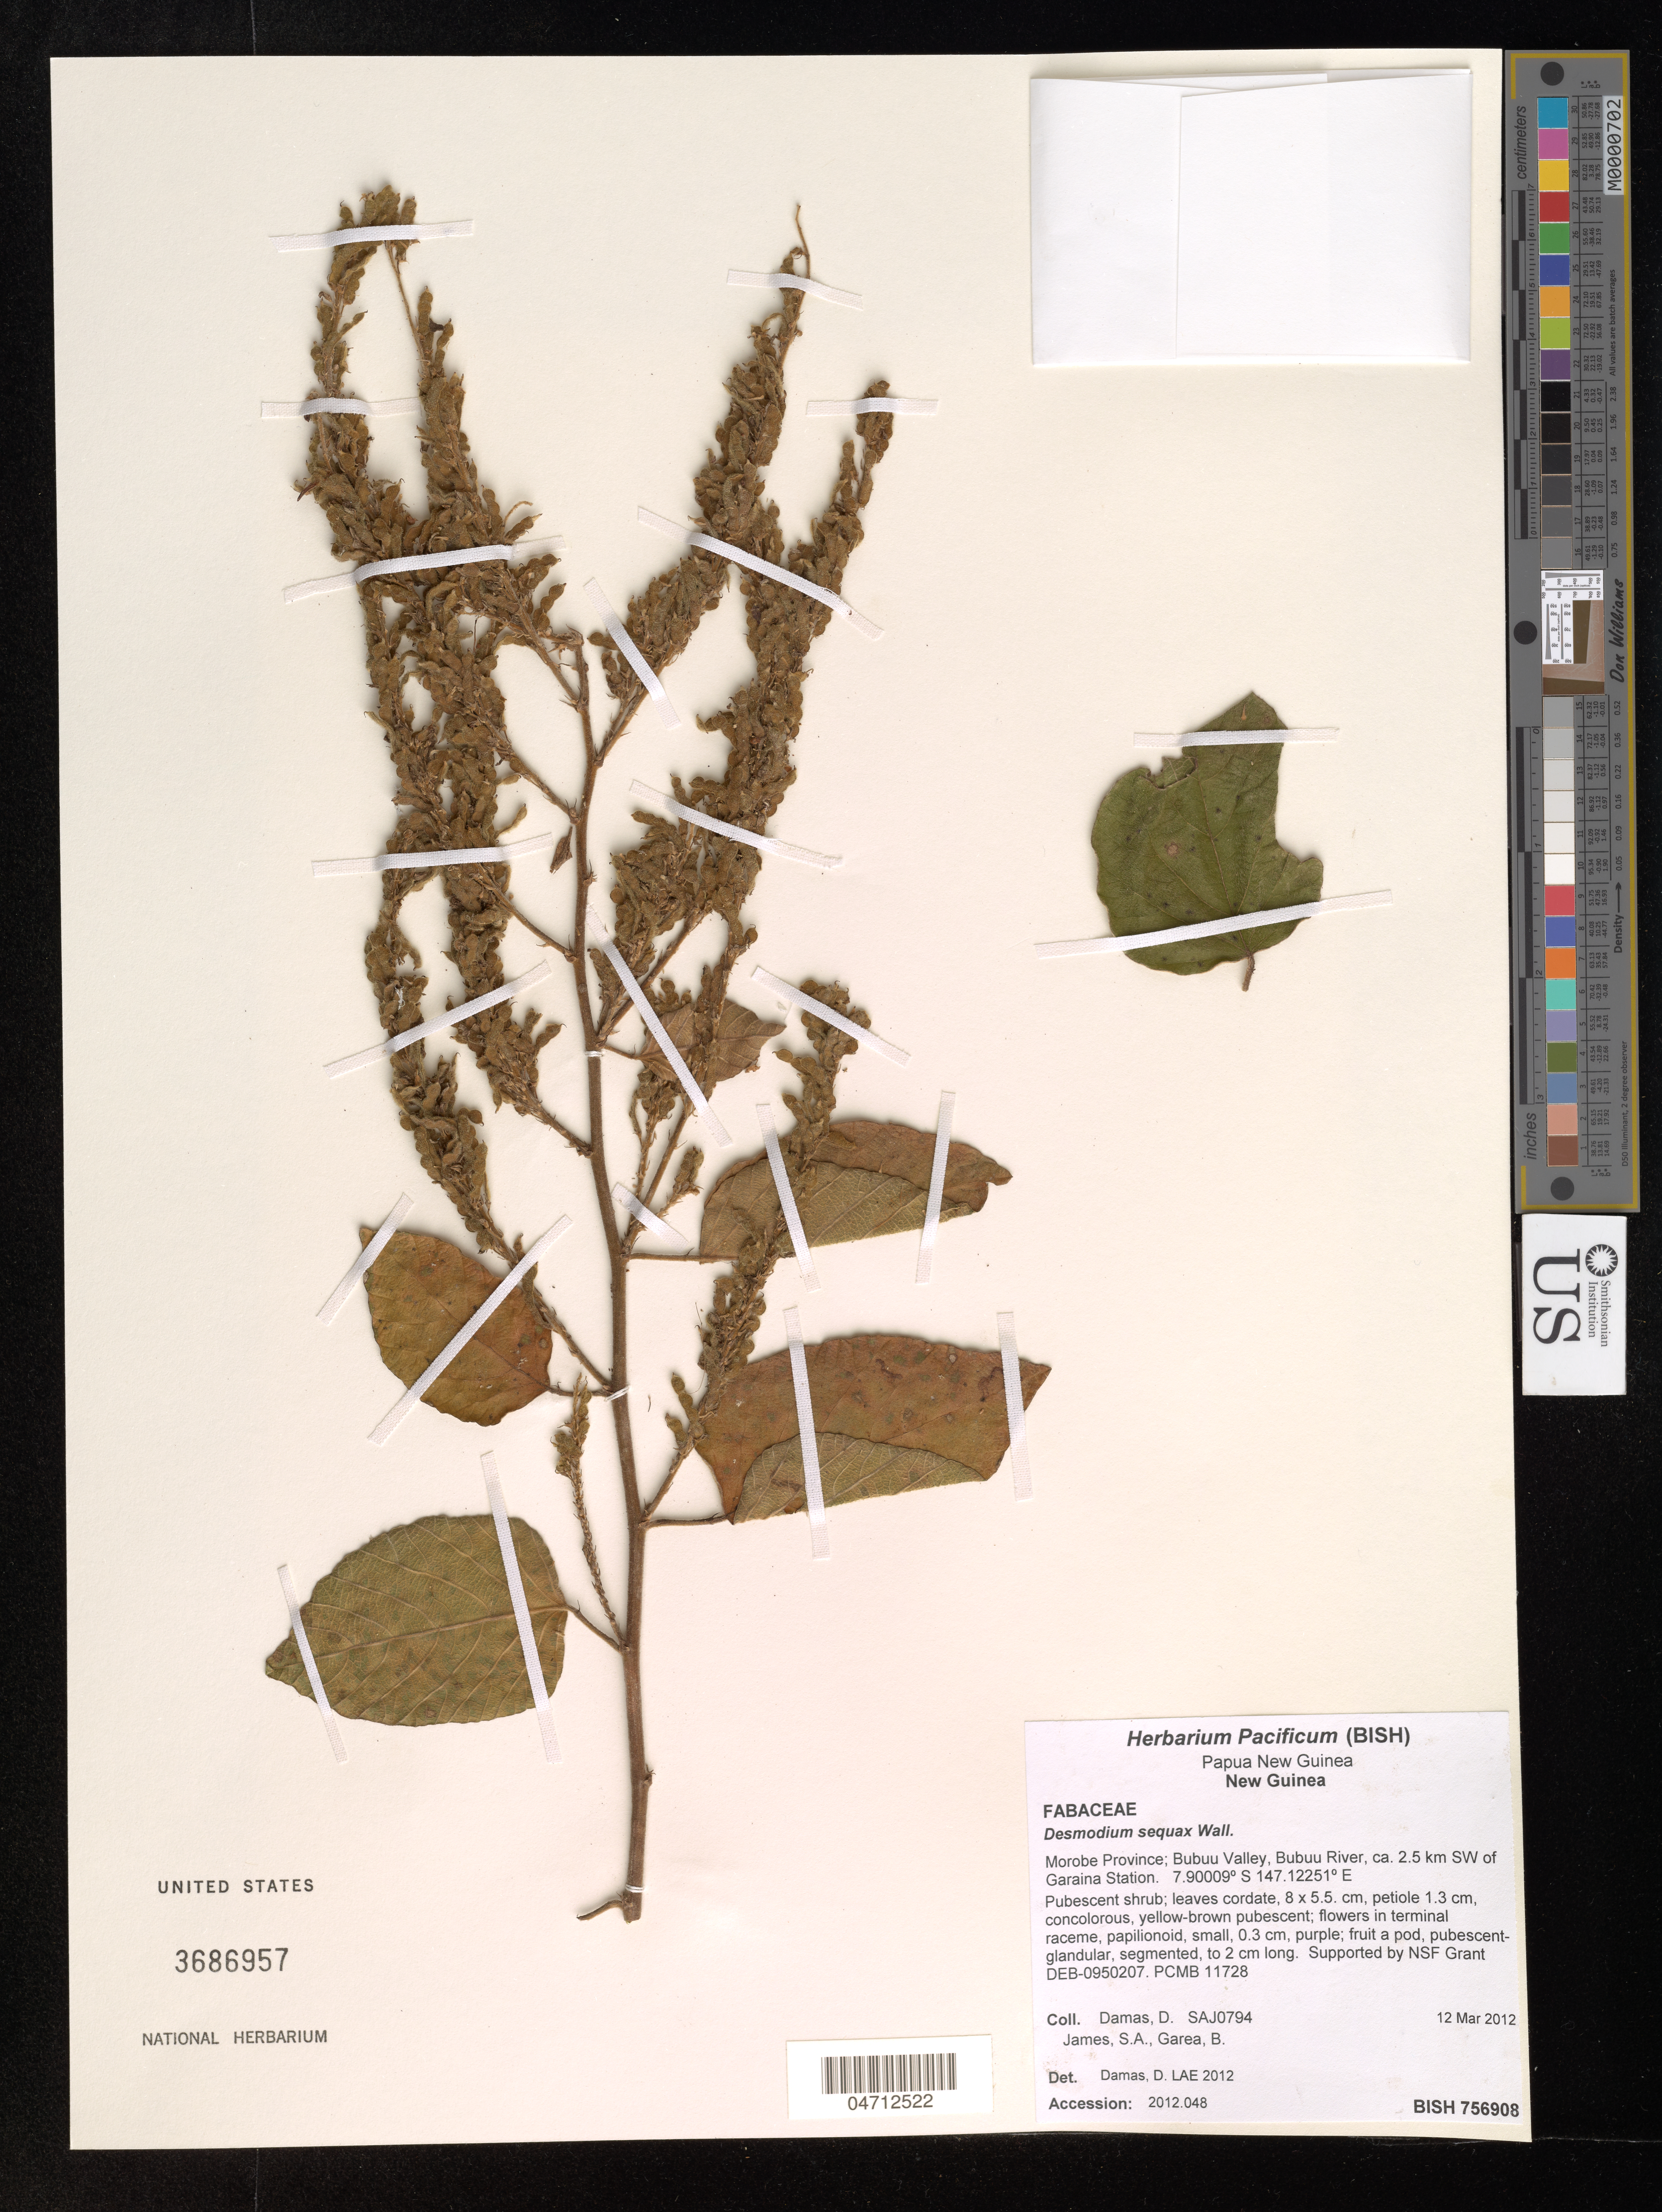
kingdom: Plantae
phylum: Tracheophyta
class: Magnoliopsida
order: Fabales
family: Fabaceae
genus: Desmodium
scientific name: Desmodium sequax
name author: Wall.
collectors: D. Damas, S. James & B. Garea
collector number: SAJ0794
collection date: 2012-03-12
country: Papua New Guinea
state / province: Morobe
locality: New Guinea. Bubuu Valley, Bubuu River, ca. 2.5 km SW of Garaina Station.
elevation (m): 474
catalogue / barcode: US 3686957